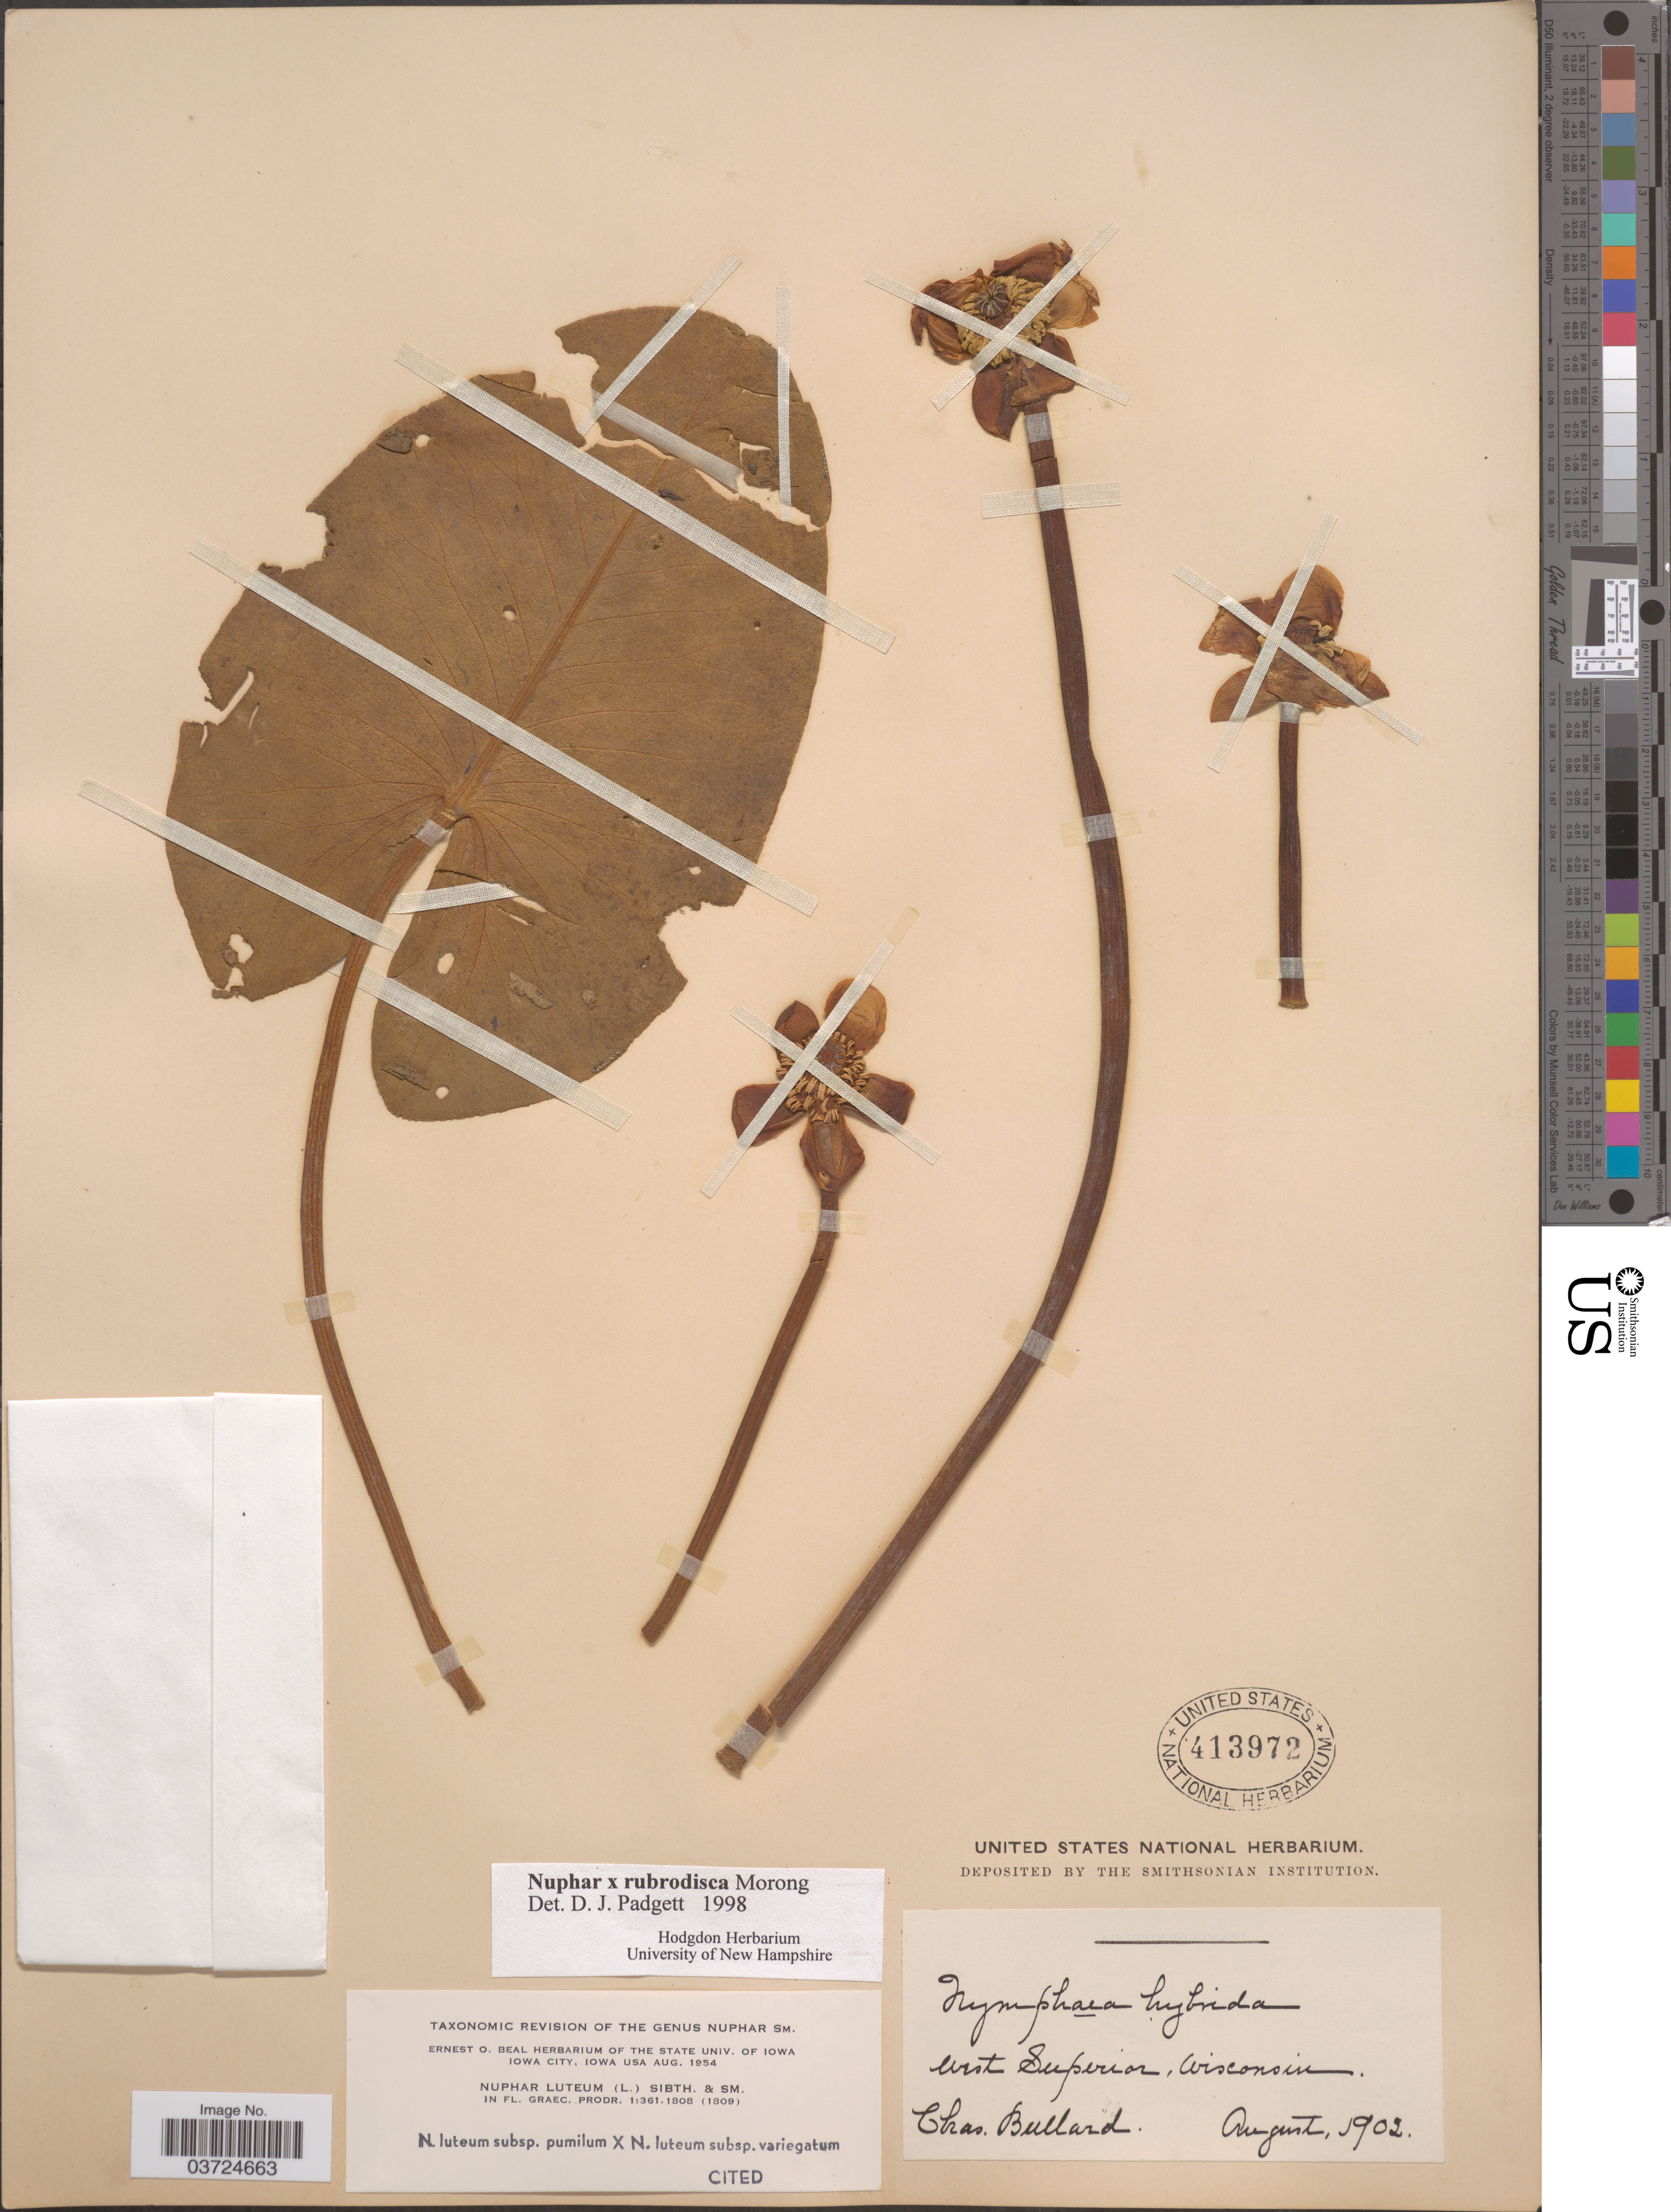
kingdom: Plantae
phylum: Tracheophyta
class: Magnoliopsida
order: Nymphaeales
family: Nymphaeaceae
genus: Nuphar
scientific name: Nuphar rubrodisca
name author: Morong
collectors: C. Bullard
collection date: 1902-08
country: United States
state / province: Wisconsin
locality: West Superior.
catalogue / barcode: US 413972